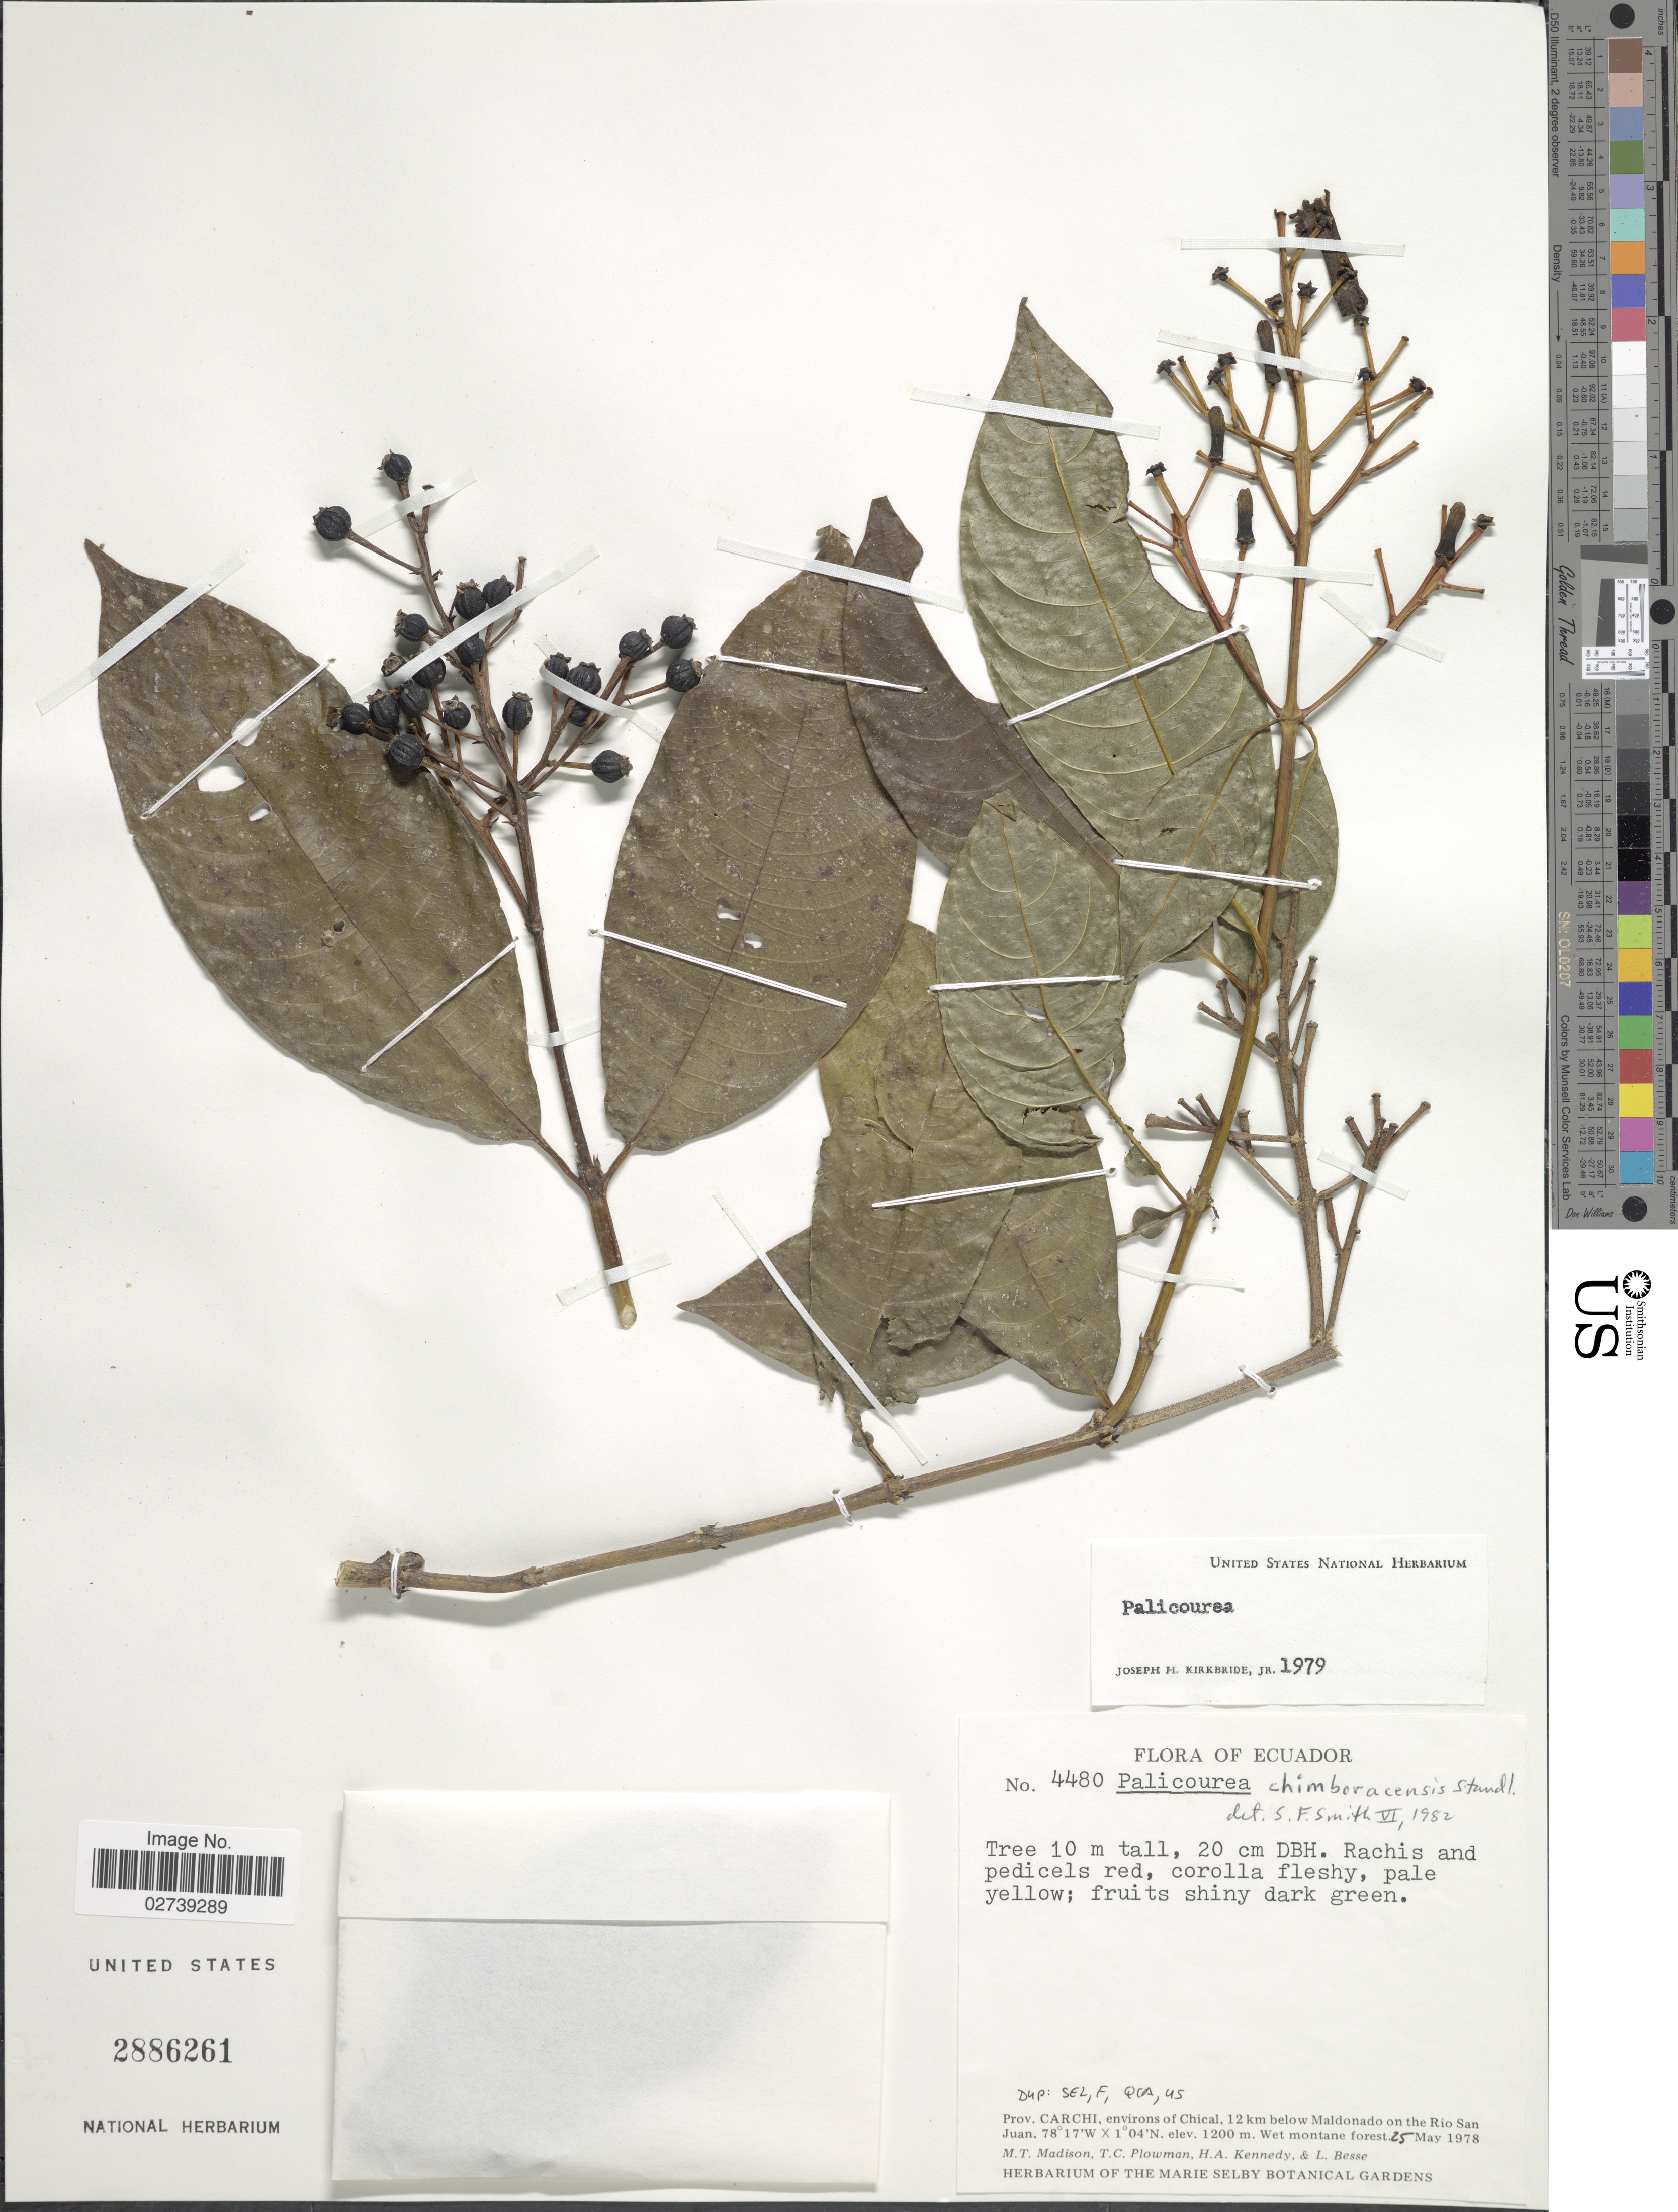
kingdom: Plantae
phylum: Tracheophyta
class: Magnoliopsida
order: Gentianales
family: Rubiaceae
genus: Palicourea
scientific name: Palicourea chimboracensis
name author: Standl.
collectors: M. T. Madison, T. Plowman, H. Kennedy & L. Besse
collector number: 4480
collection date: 1978-05-25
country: Ecuador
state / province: Carchi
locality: Environs of Chical, 12 km below Maldonado on the Rio San Juan.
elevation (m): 1200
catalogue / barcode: US 2886261